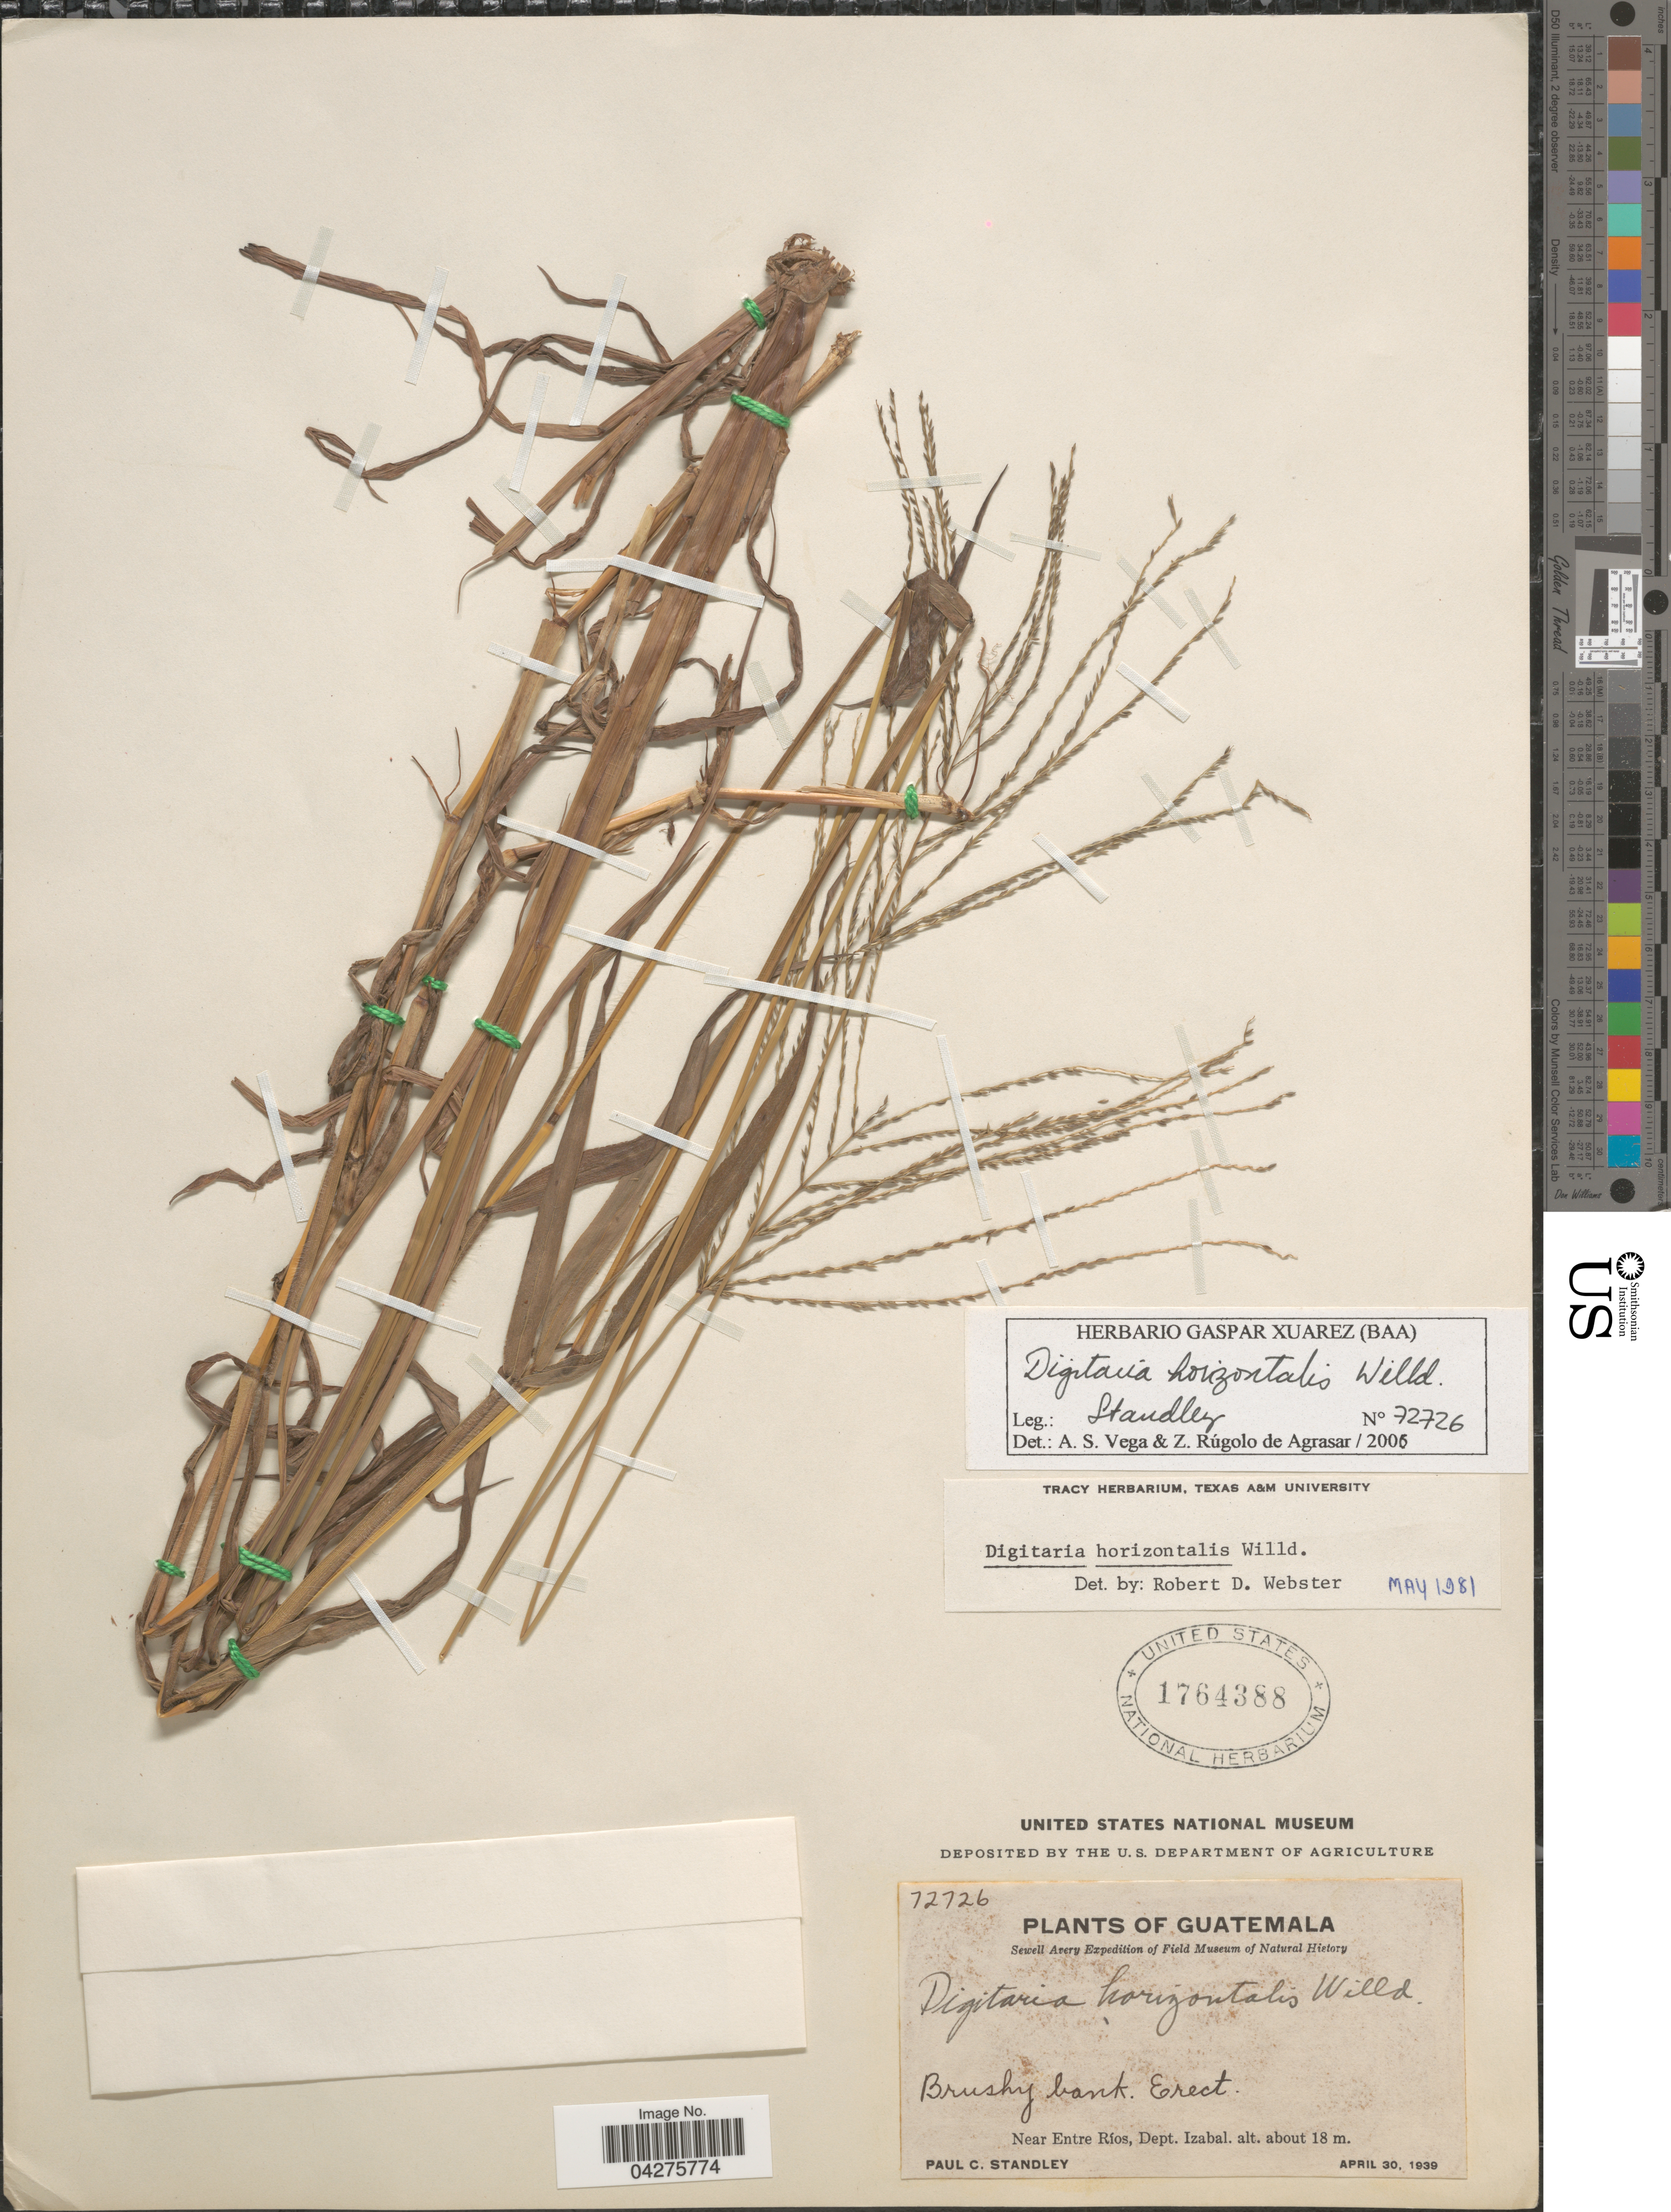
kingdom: Plantae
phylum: Tracheophyta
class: Liliopsida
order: Poales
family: Poaceae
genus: Digitaria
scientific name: Digitaria horizontalis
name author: Willd.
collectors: P. C. Standley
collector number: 72726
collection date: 1939-04-30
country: Guatemala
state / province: Izabal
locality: Sewell Avery Expedition. Near Entre Rios, Dept. Izabal.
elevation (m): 18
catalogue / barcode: US 1764388